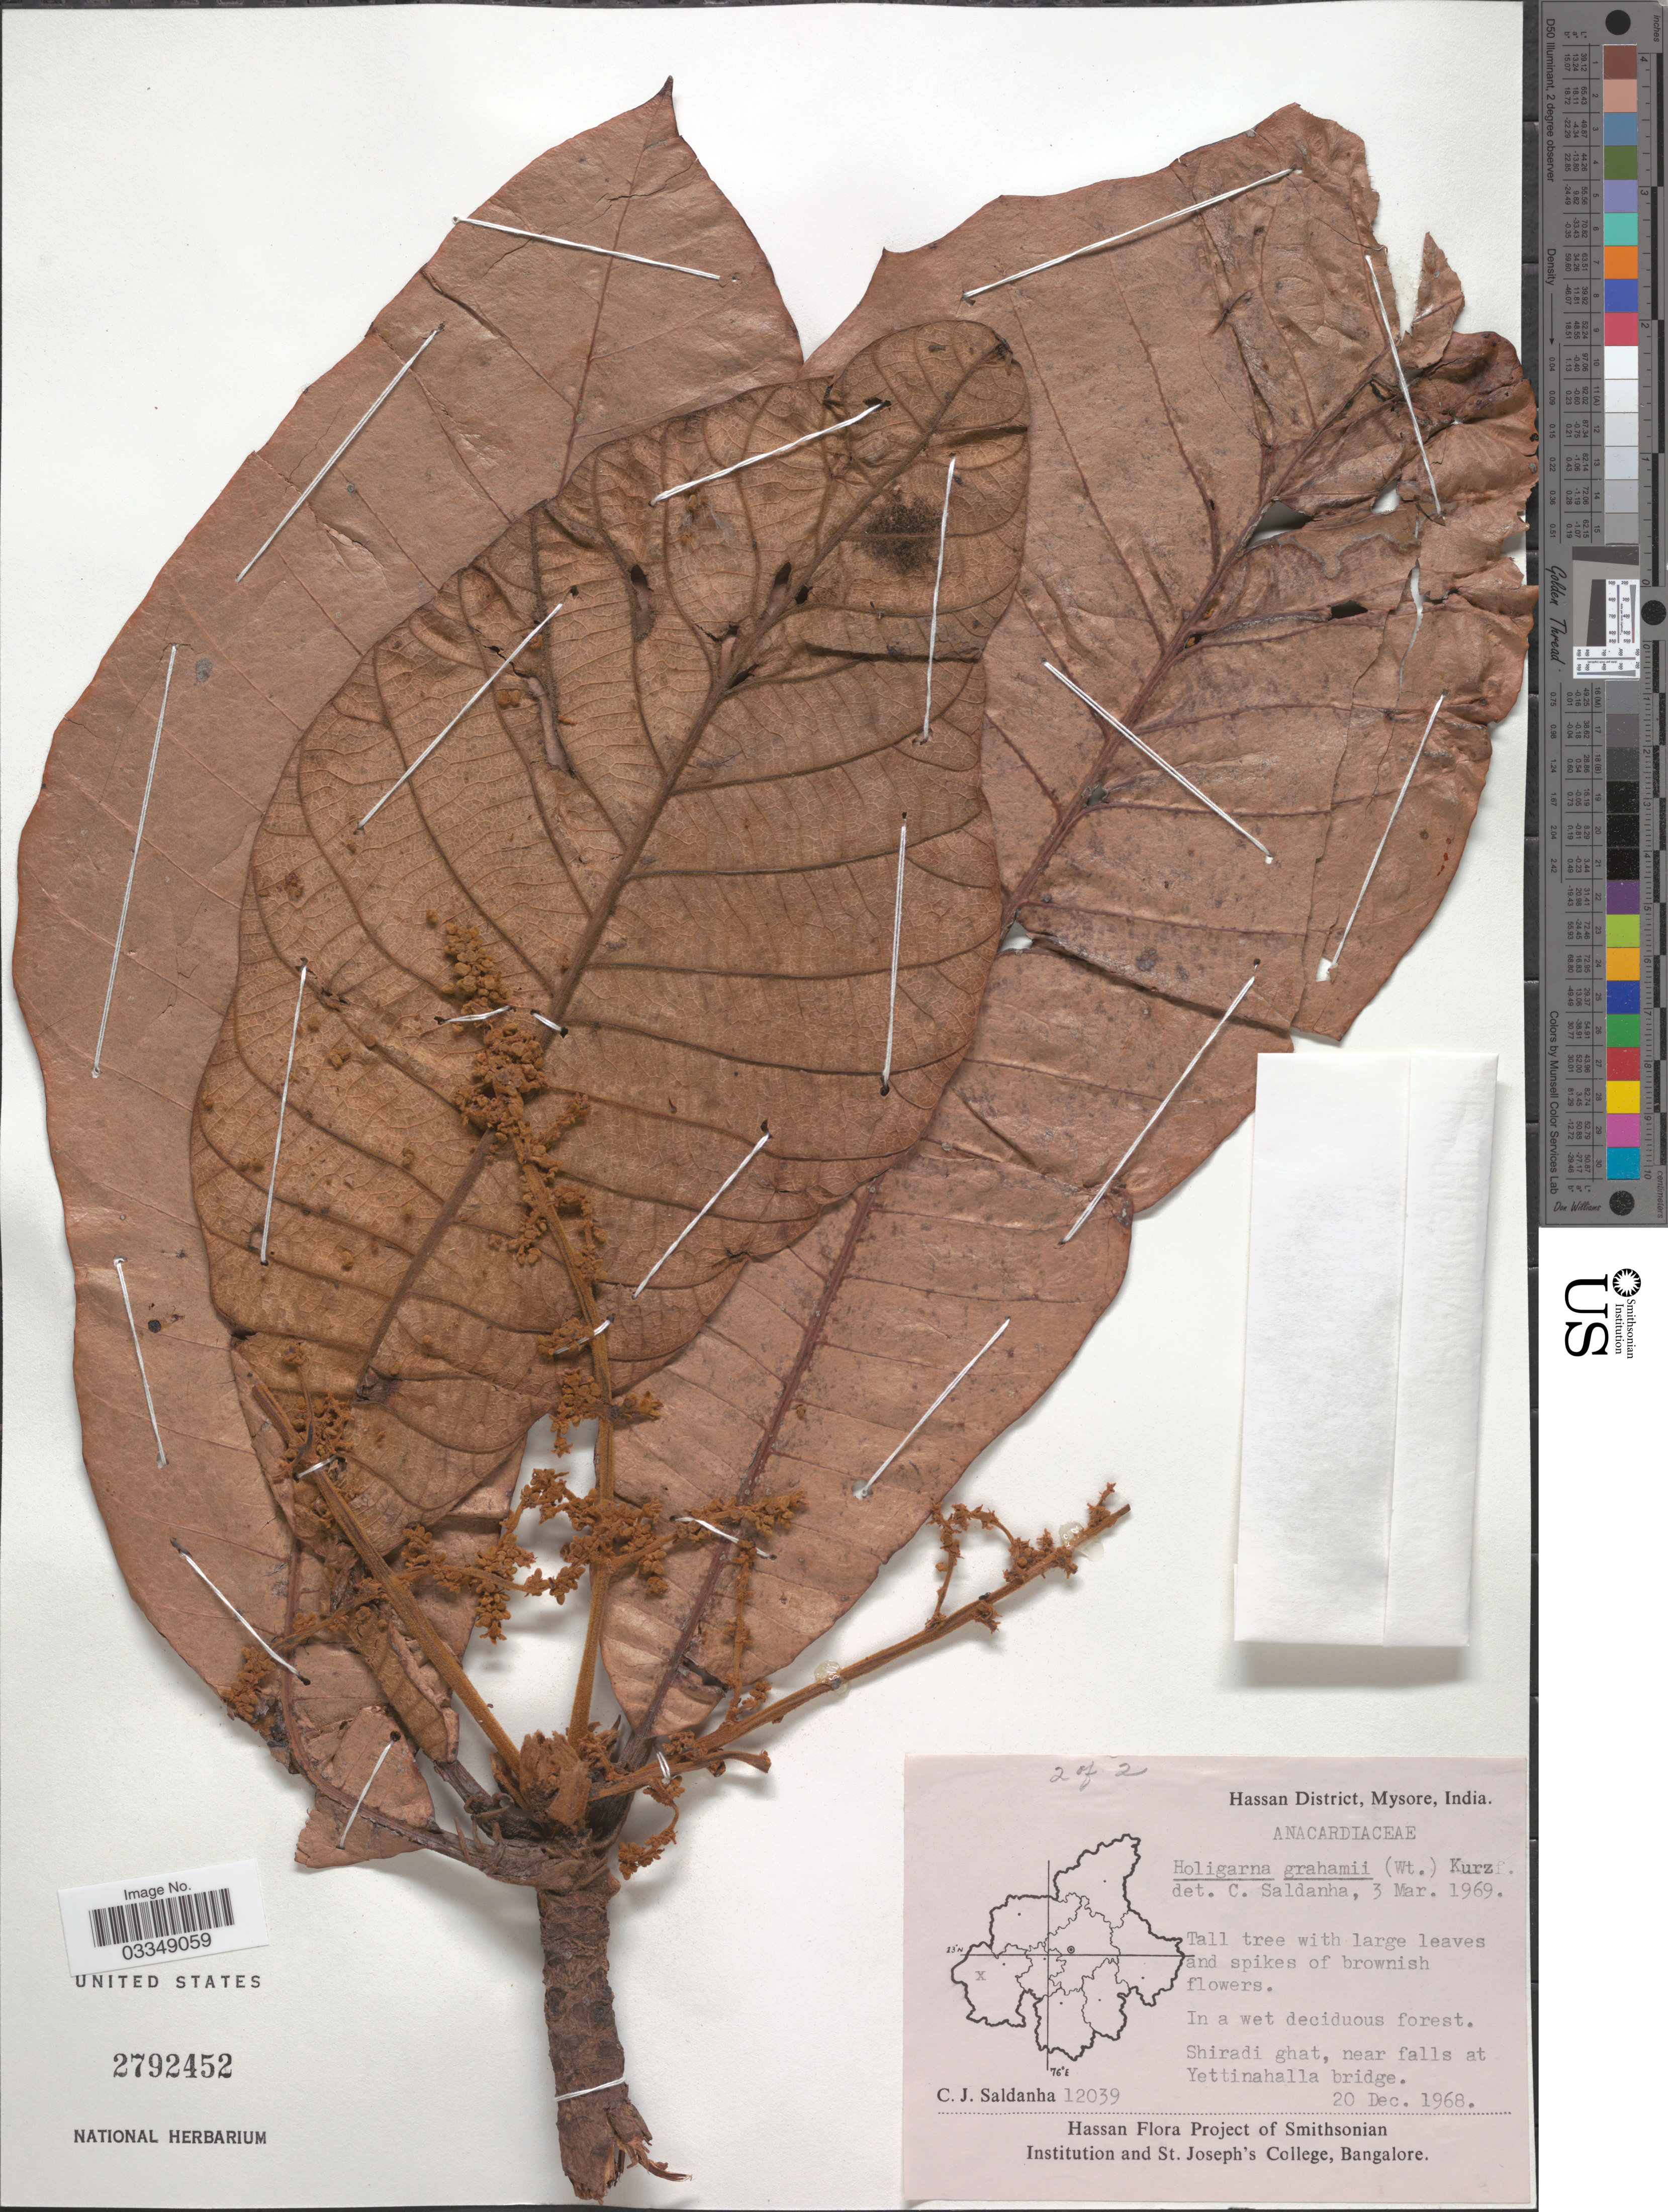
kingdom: Plantae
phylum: Tracheophyta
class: Magnoliopsida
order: Sapindales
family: Anacardiaceae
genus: Holigarna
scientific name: Holigarna grahamii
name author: (Wight) Kurz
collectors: C. J. Saldanha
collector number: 12039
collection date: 1968-12-20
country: India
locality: Hassan District, Mysore. Shiradi ghat, near falls at Yettinahalla bridge.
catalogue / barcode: US 2792452